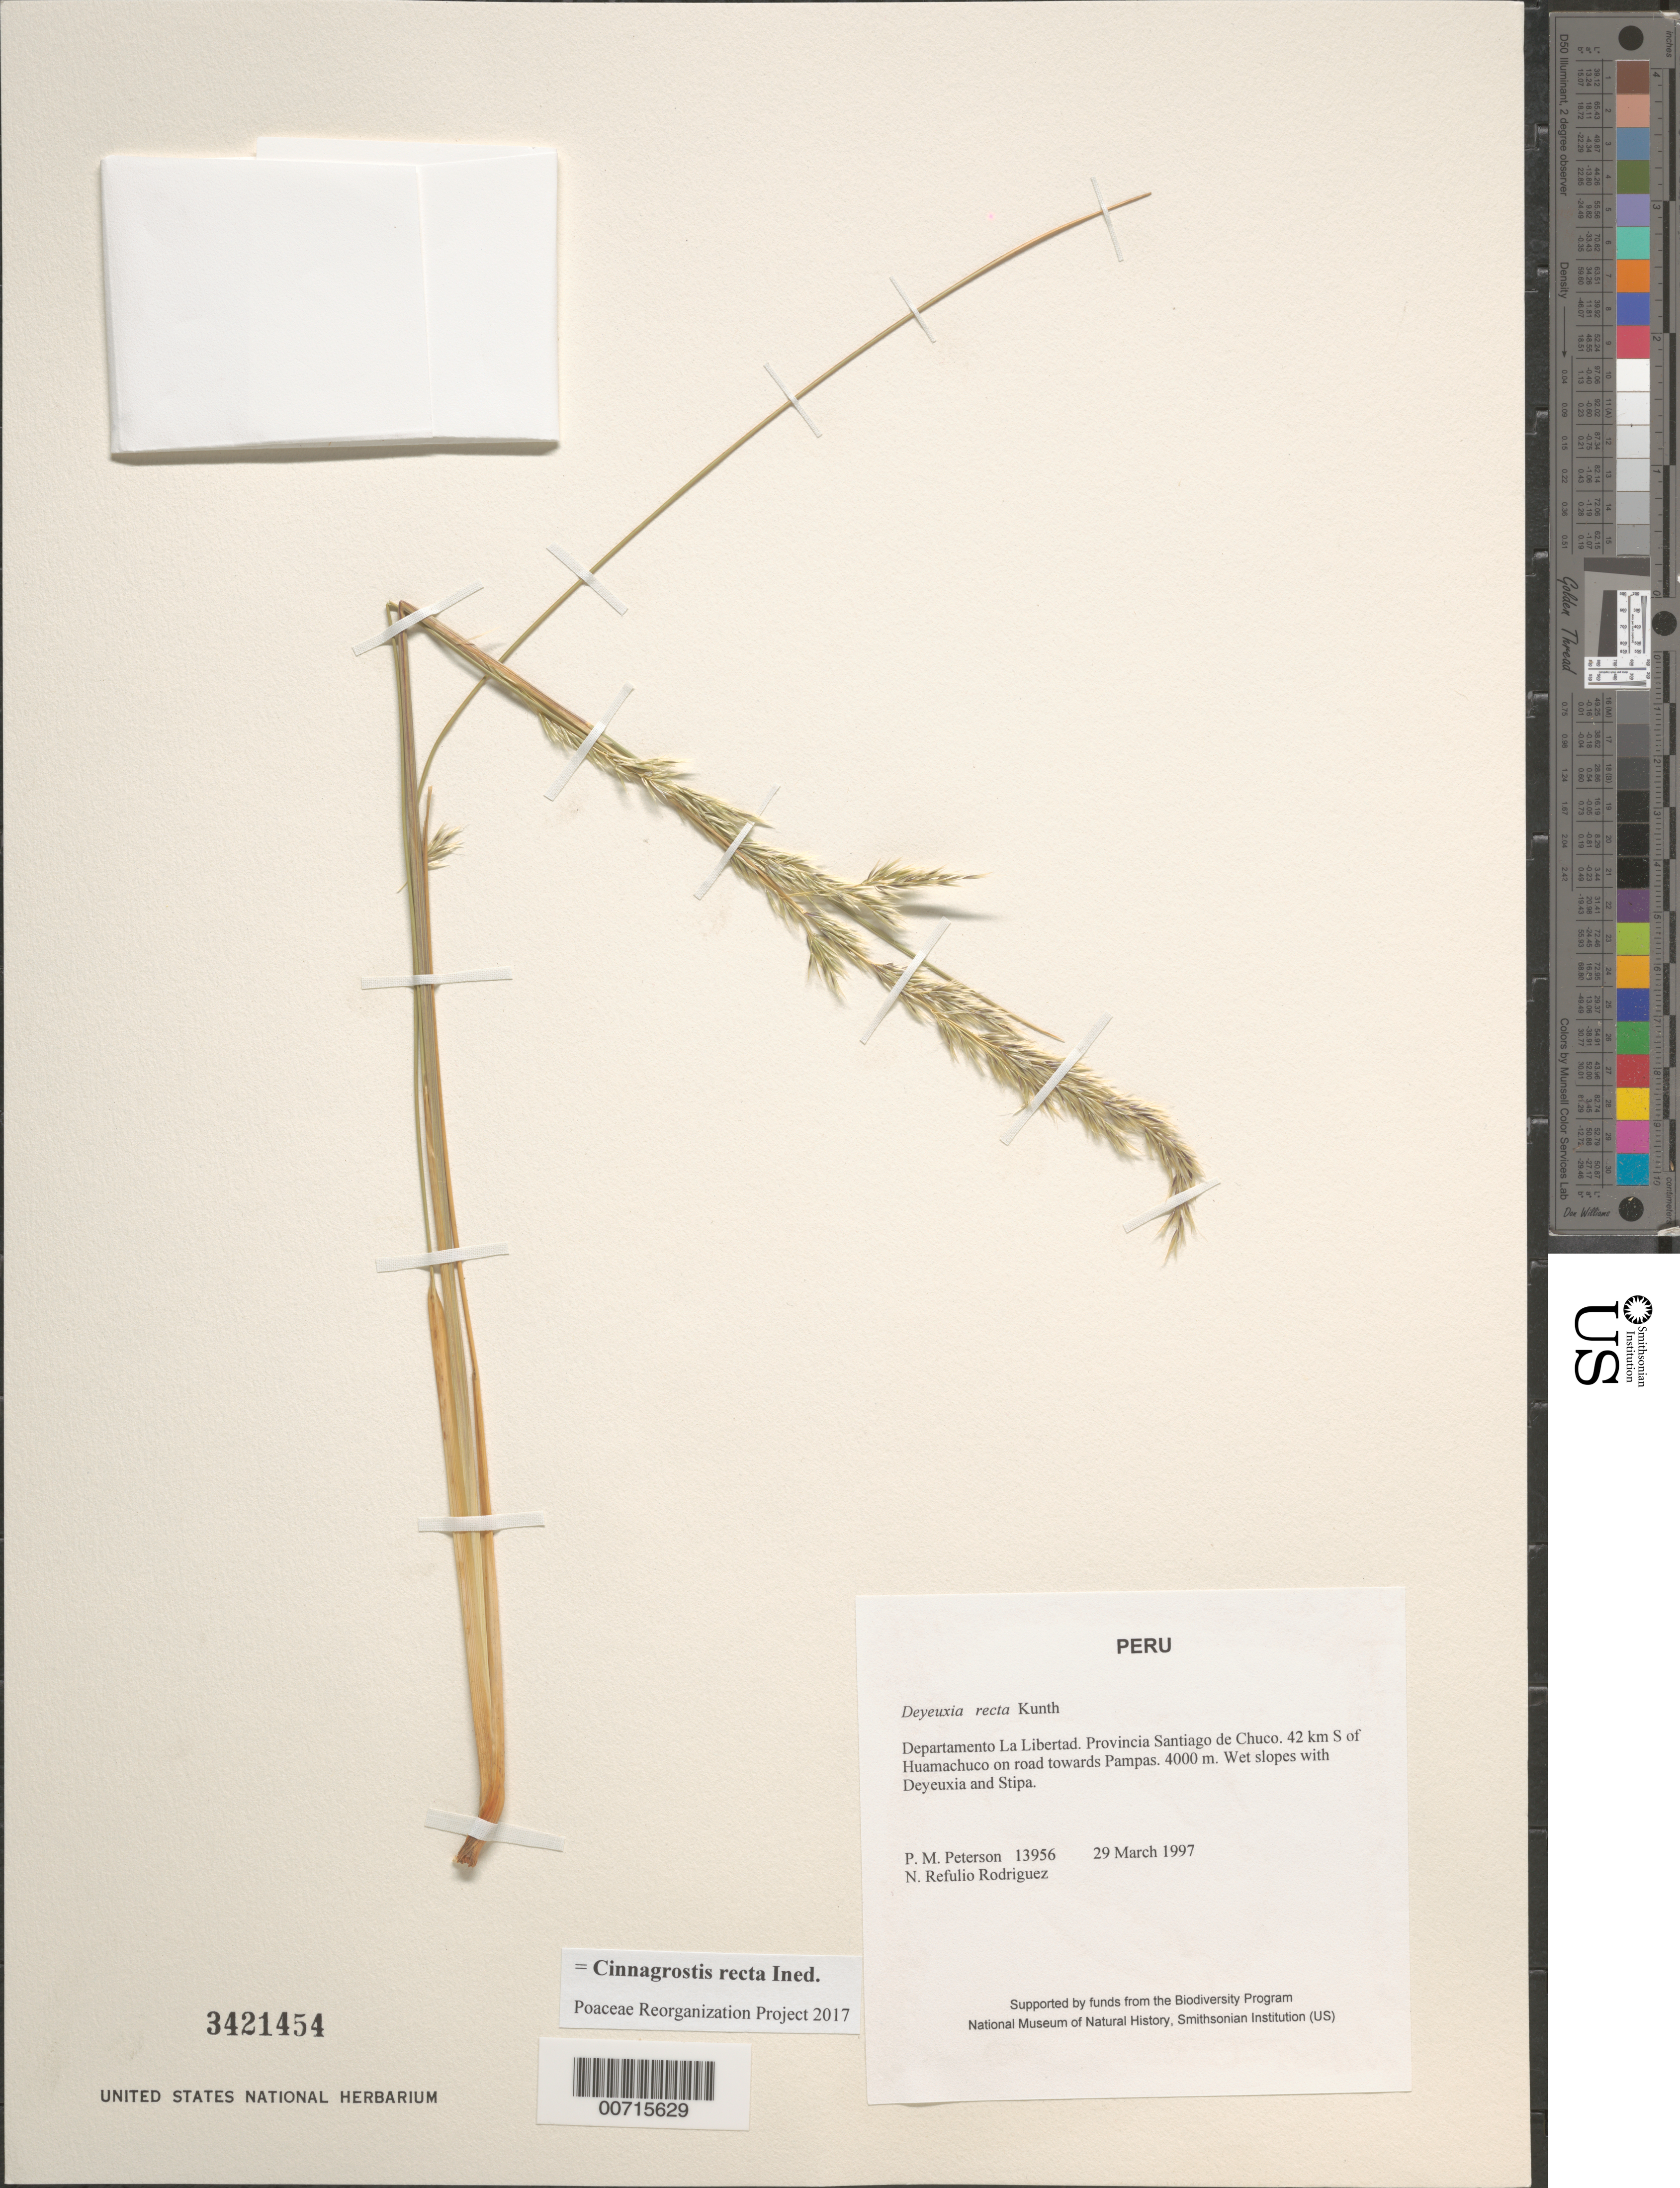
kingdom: Plantae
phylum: Tracheophyta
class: Liliopsida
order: Poales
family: Poaceae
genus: Cinnagrostis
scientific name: Cinnagrostis recta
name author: (Kunth) P.M. Peterson et al.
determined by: Poaceae Reorganization Project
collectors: P. M. Peterson & N. Refulio-Rodríguez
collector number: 13956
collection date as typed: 29 Mar 1997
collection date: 1997-03-29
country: Peru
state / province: La Libertad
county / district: Santiago de Chuco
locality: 42 km S of Huamachuco on road towards Pampas.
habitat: Wet slopes with Deyeuxia and Stipa.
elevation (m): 4000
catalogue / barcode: US 3421454